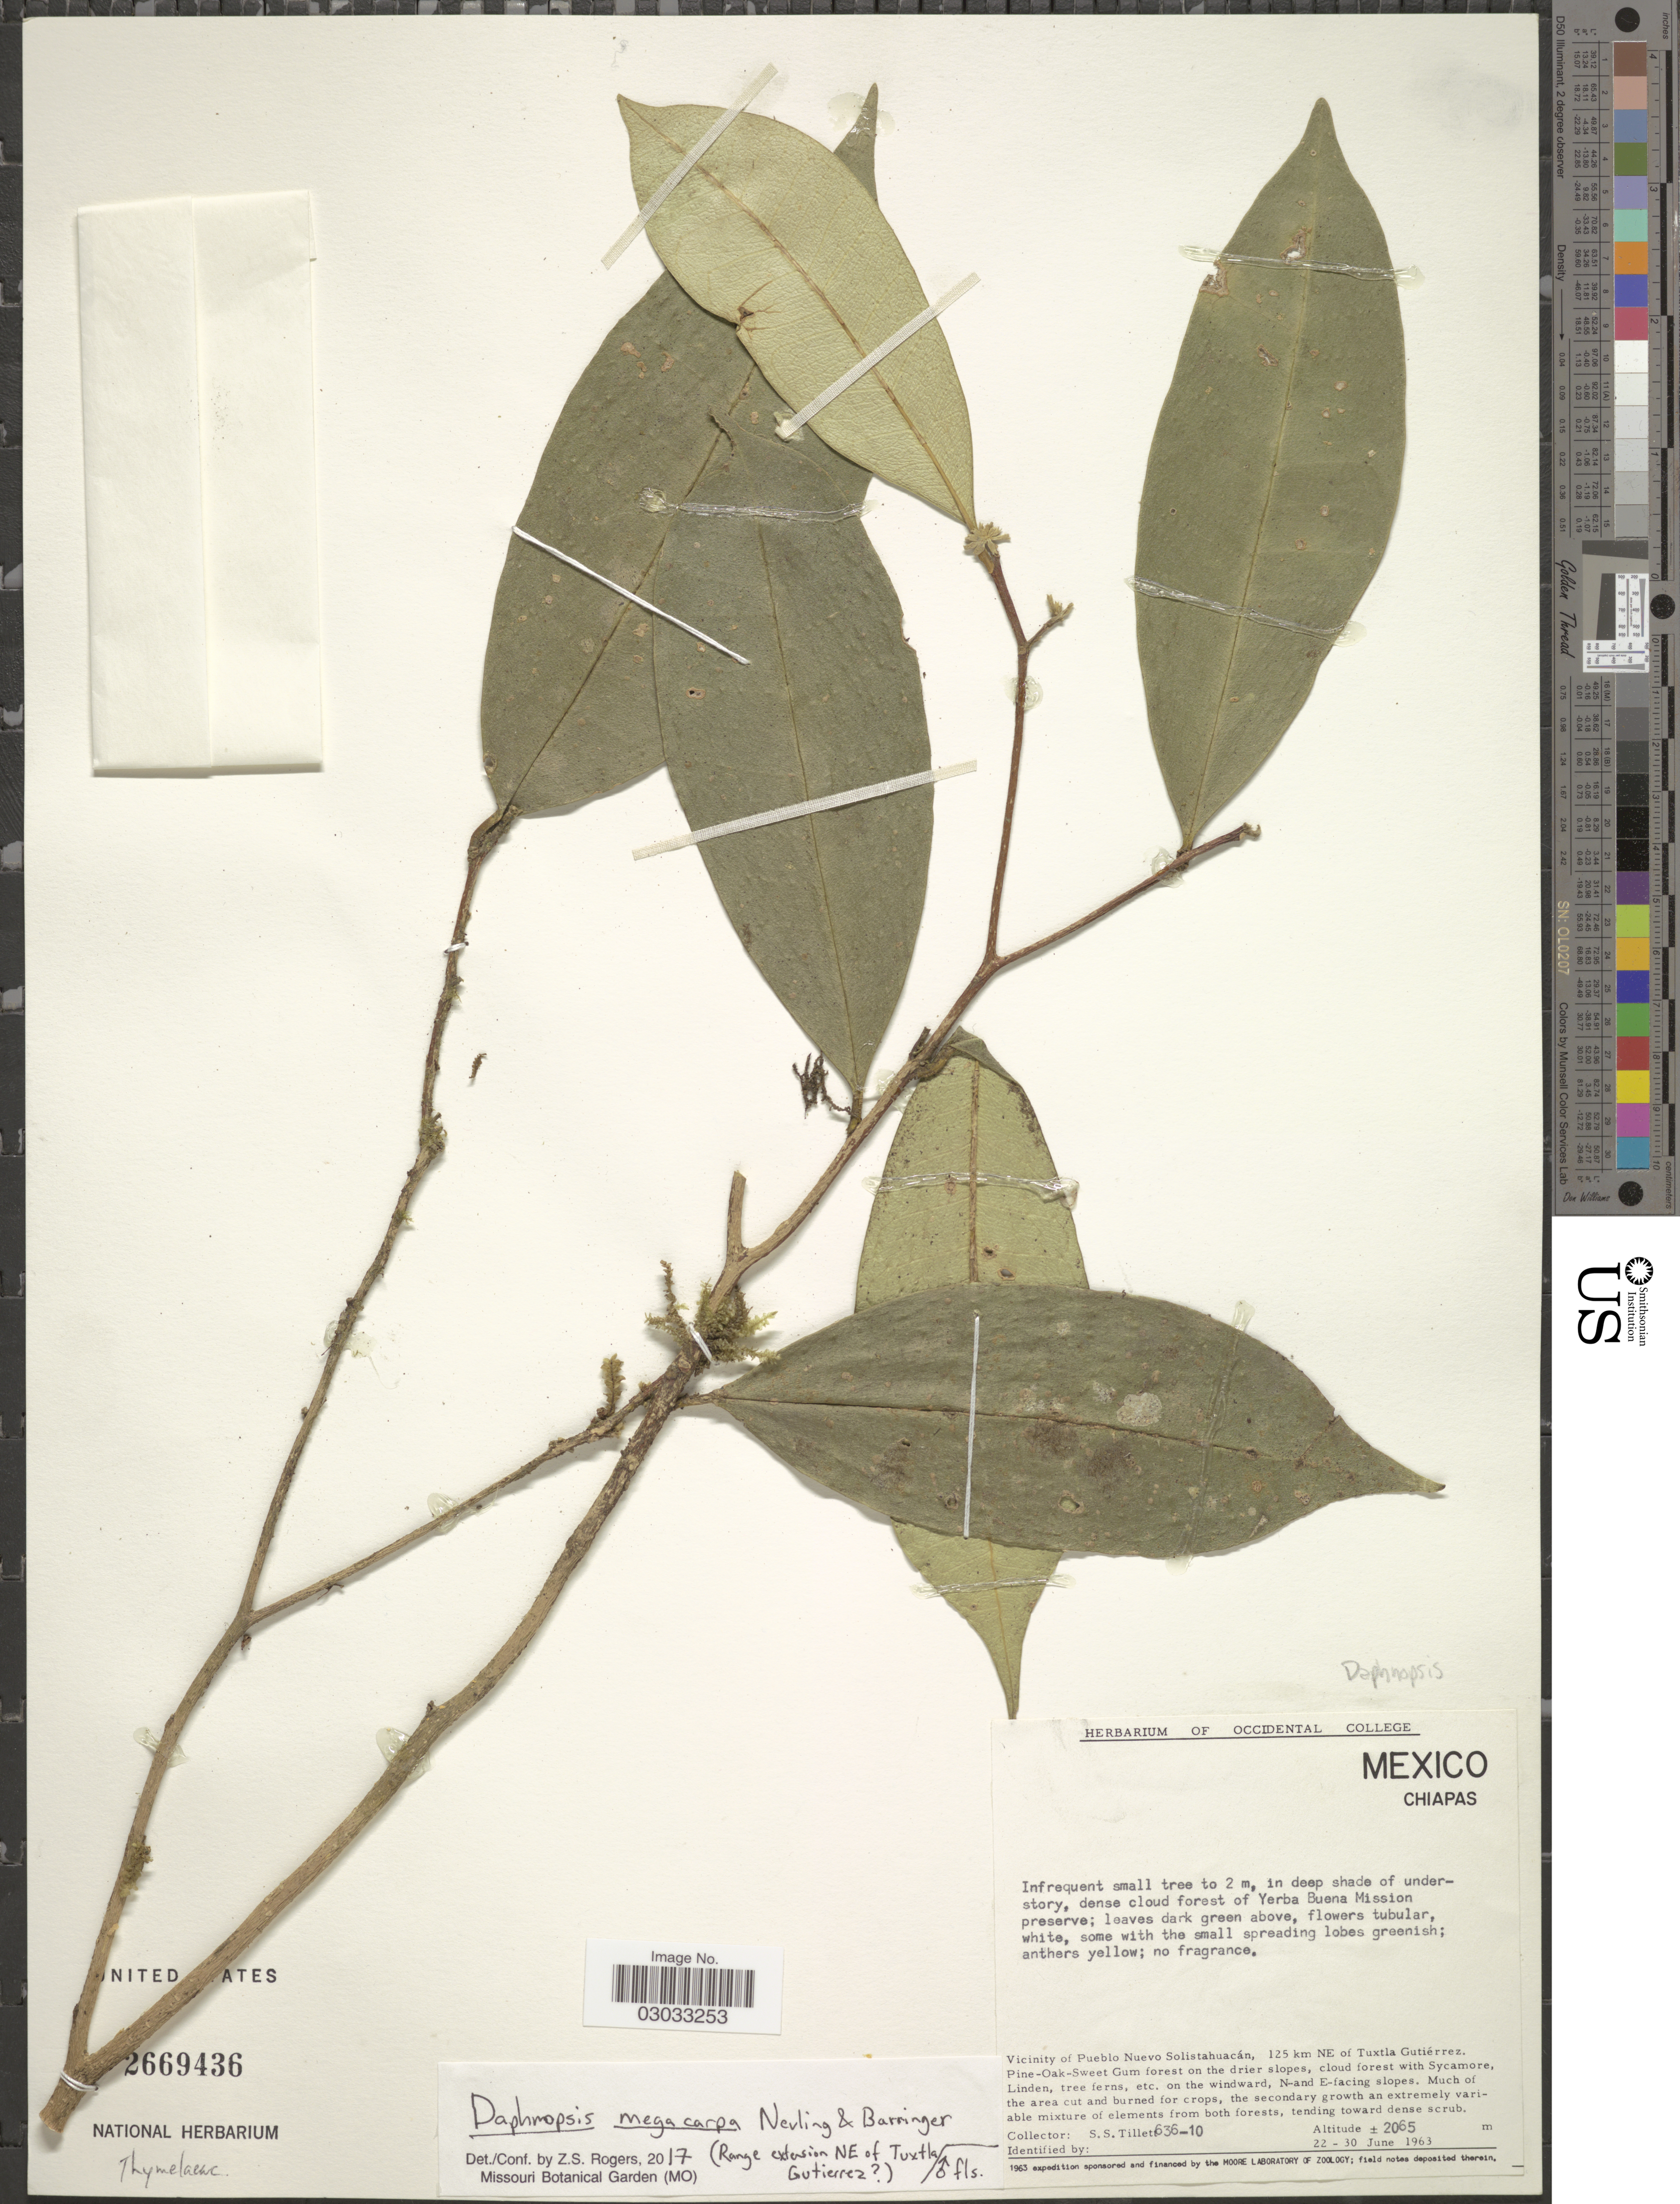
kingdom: Plantae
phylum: Tracheophyta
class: Magnoliopsida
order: Malvales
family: Thymelaeaceae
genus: Daphnopsis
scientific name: Daphnopsis megacarpa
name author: Nevling & Barringer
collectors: S. S. Tillett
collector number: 636-10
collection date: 1963-06-22/1963-06-30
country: Mexico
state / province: Chiapas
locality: Vicinity of Puebla Nuevo Solistahuacán, 125 km NE of Tuxtla Gutiérrez.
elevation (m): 2065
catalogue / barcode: US 2669436